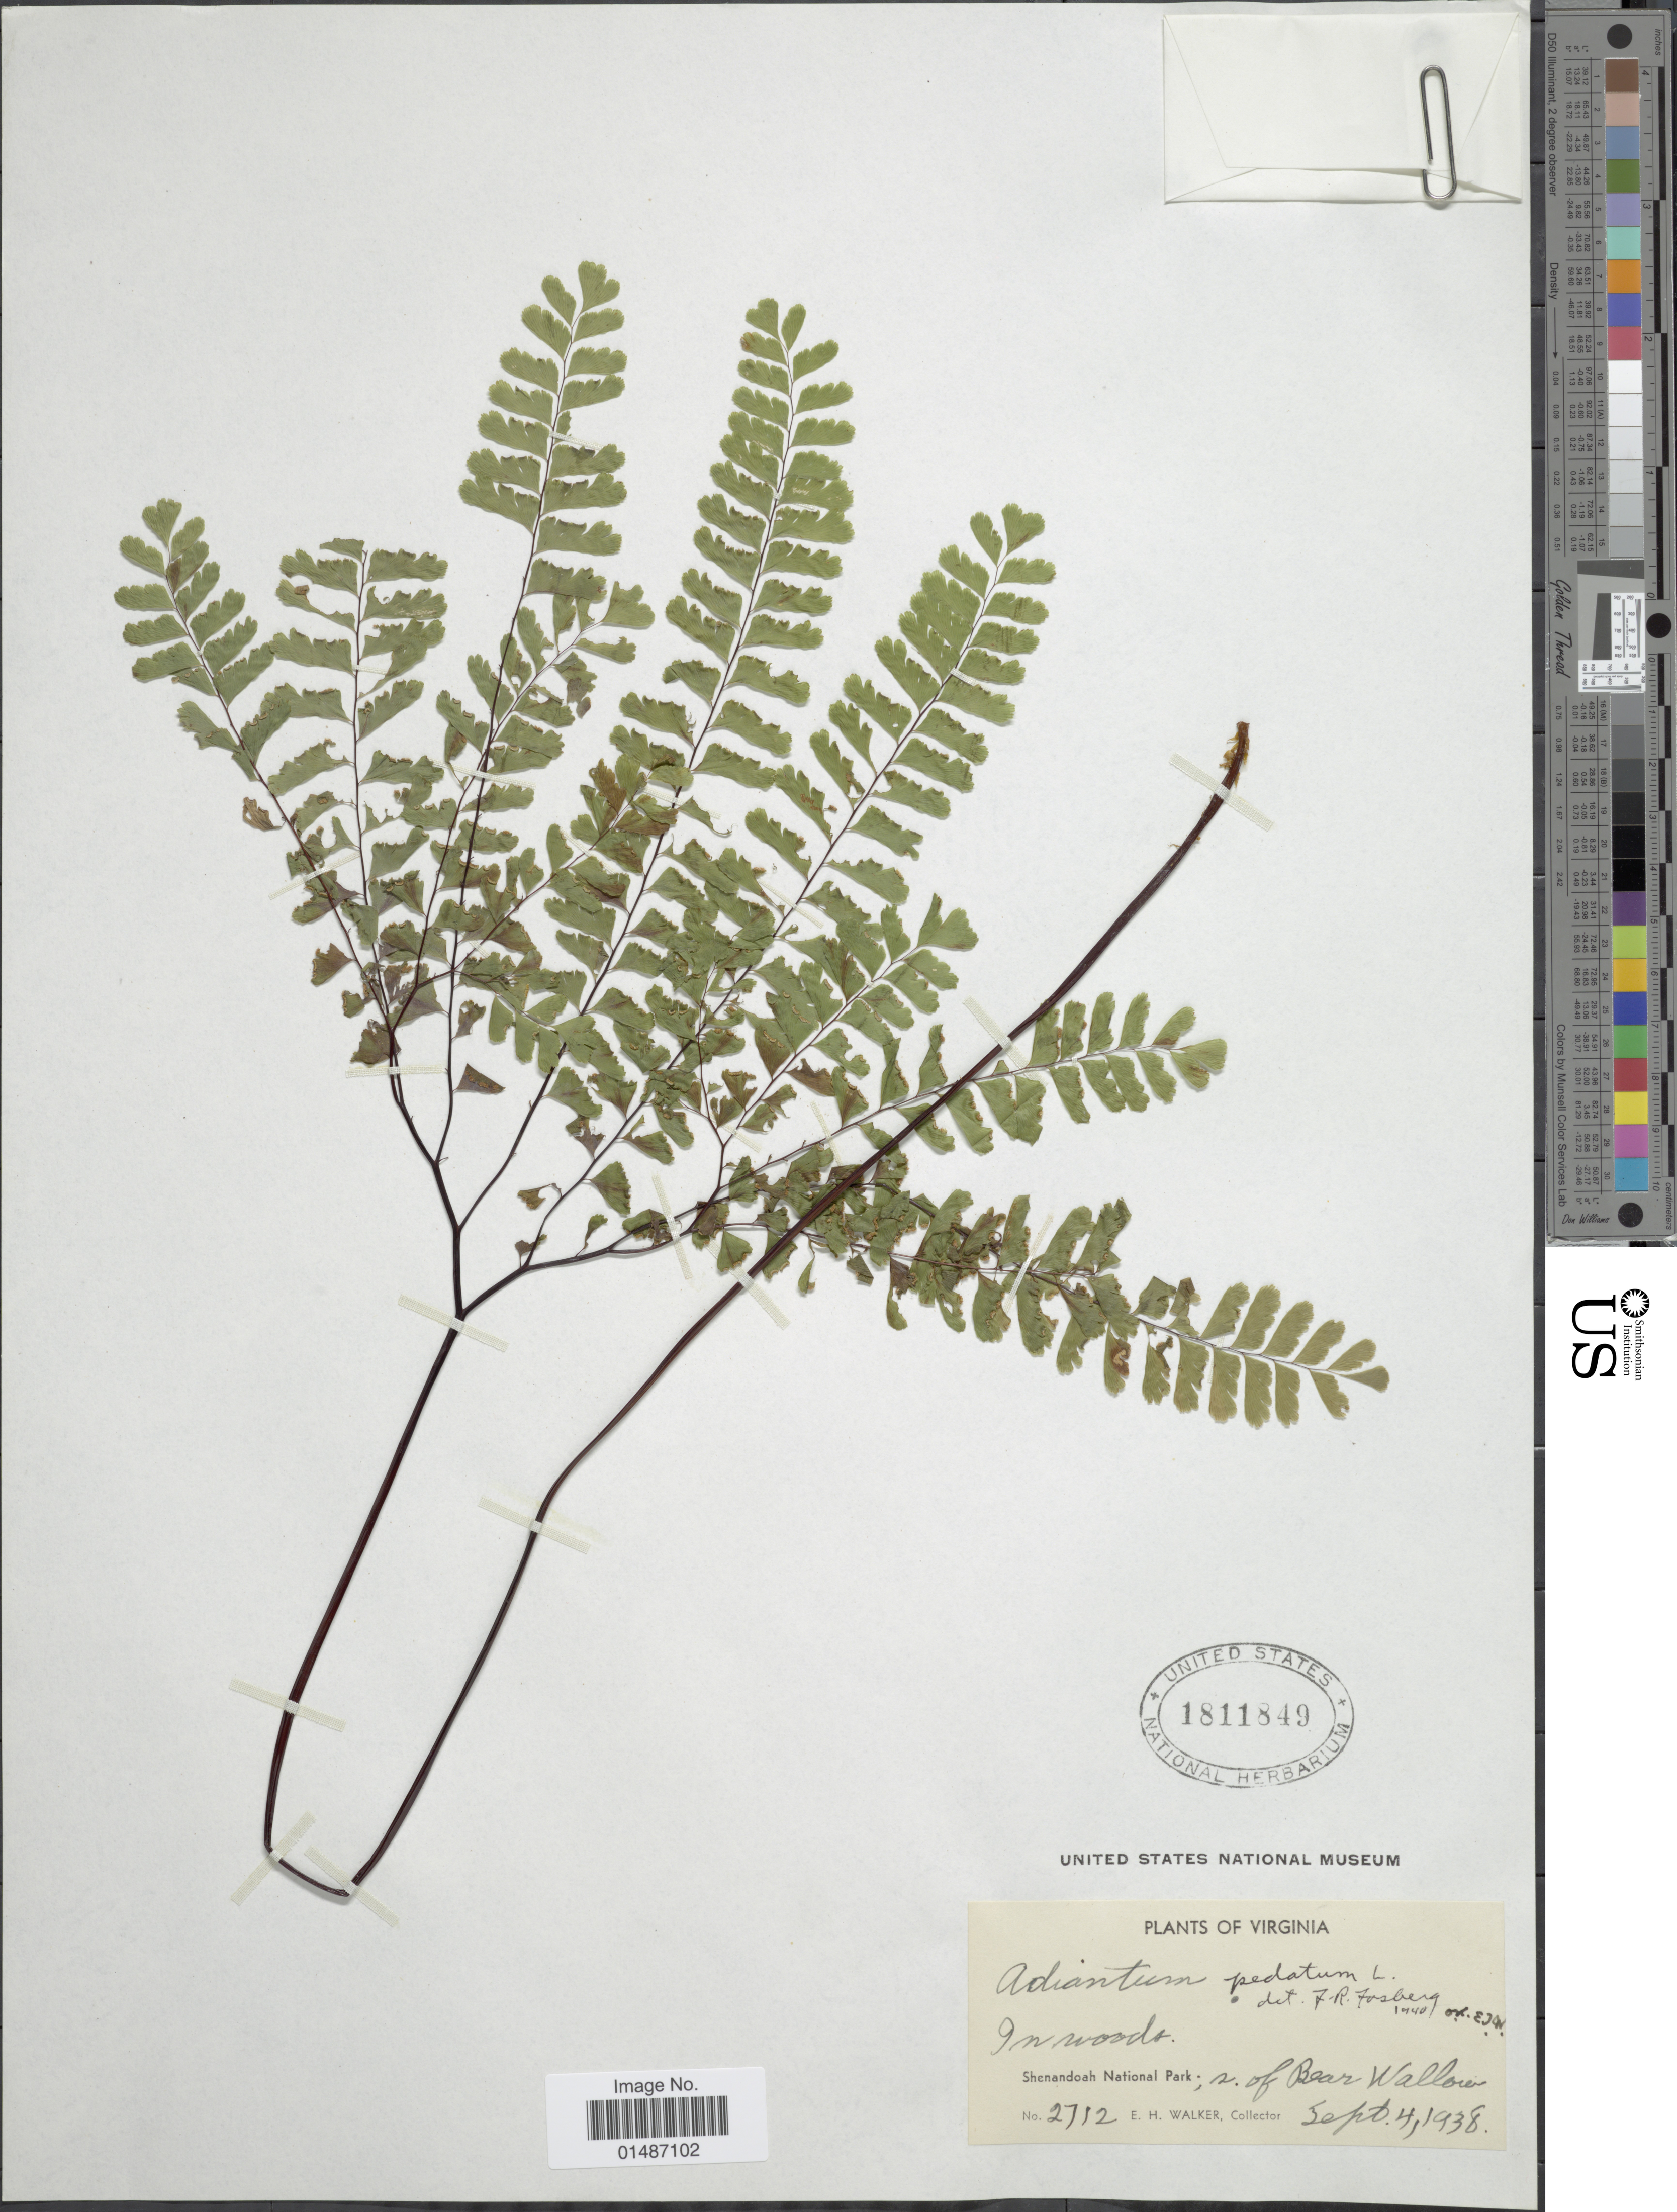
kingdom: Plantae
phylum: Tracheophyta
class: Polypodiopsida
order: Polypodiales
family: Pteridaceae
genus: Adiantum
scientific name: Adiantum pedatum var. pedatum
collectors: E. H. Walker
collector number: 2712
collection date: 1938-09-04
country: United States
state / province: Virginia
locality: Shenandoah National park; s. of Bear Wallow.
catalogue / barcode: US 1811849